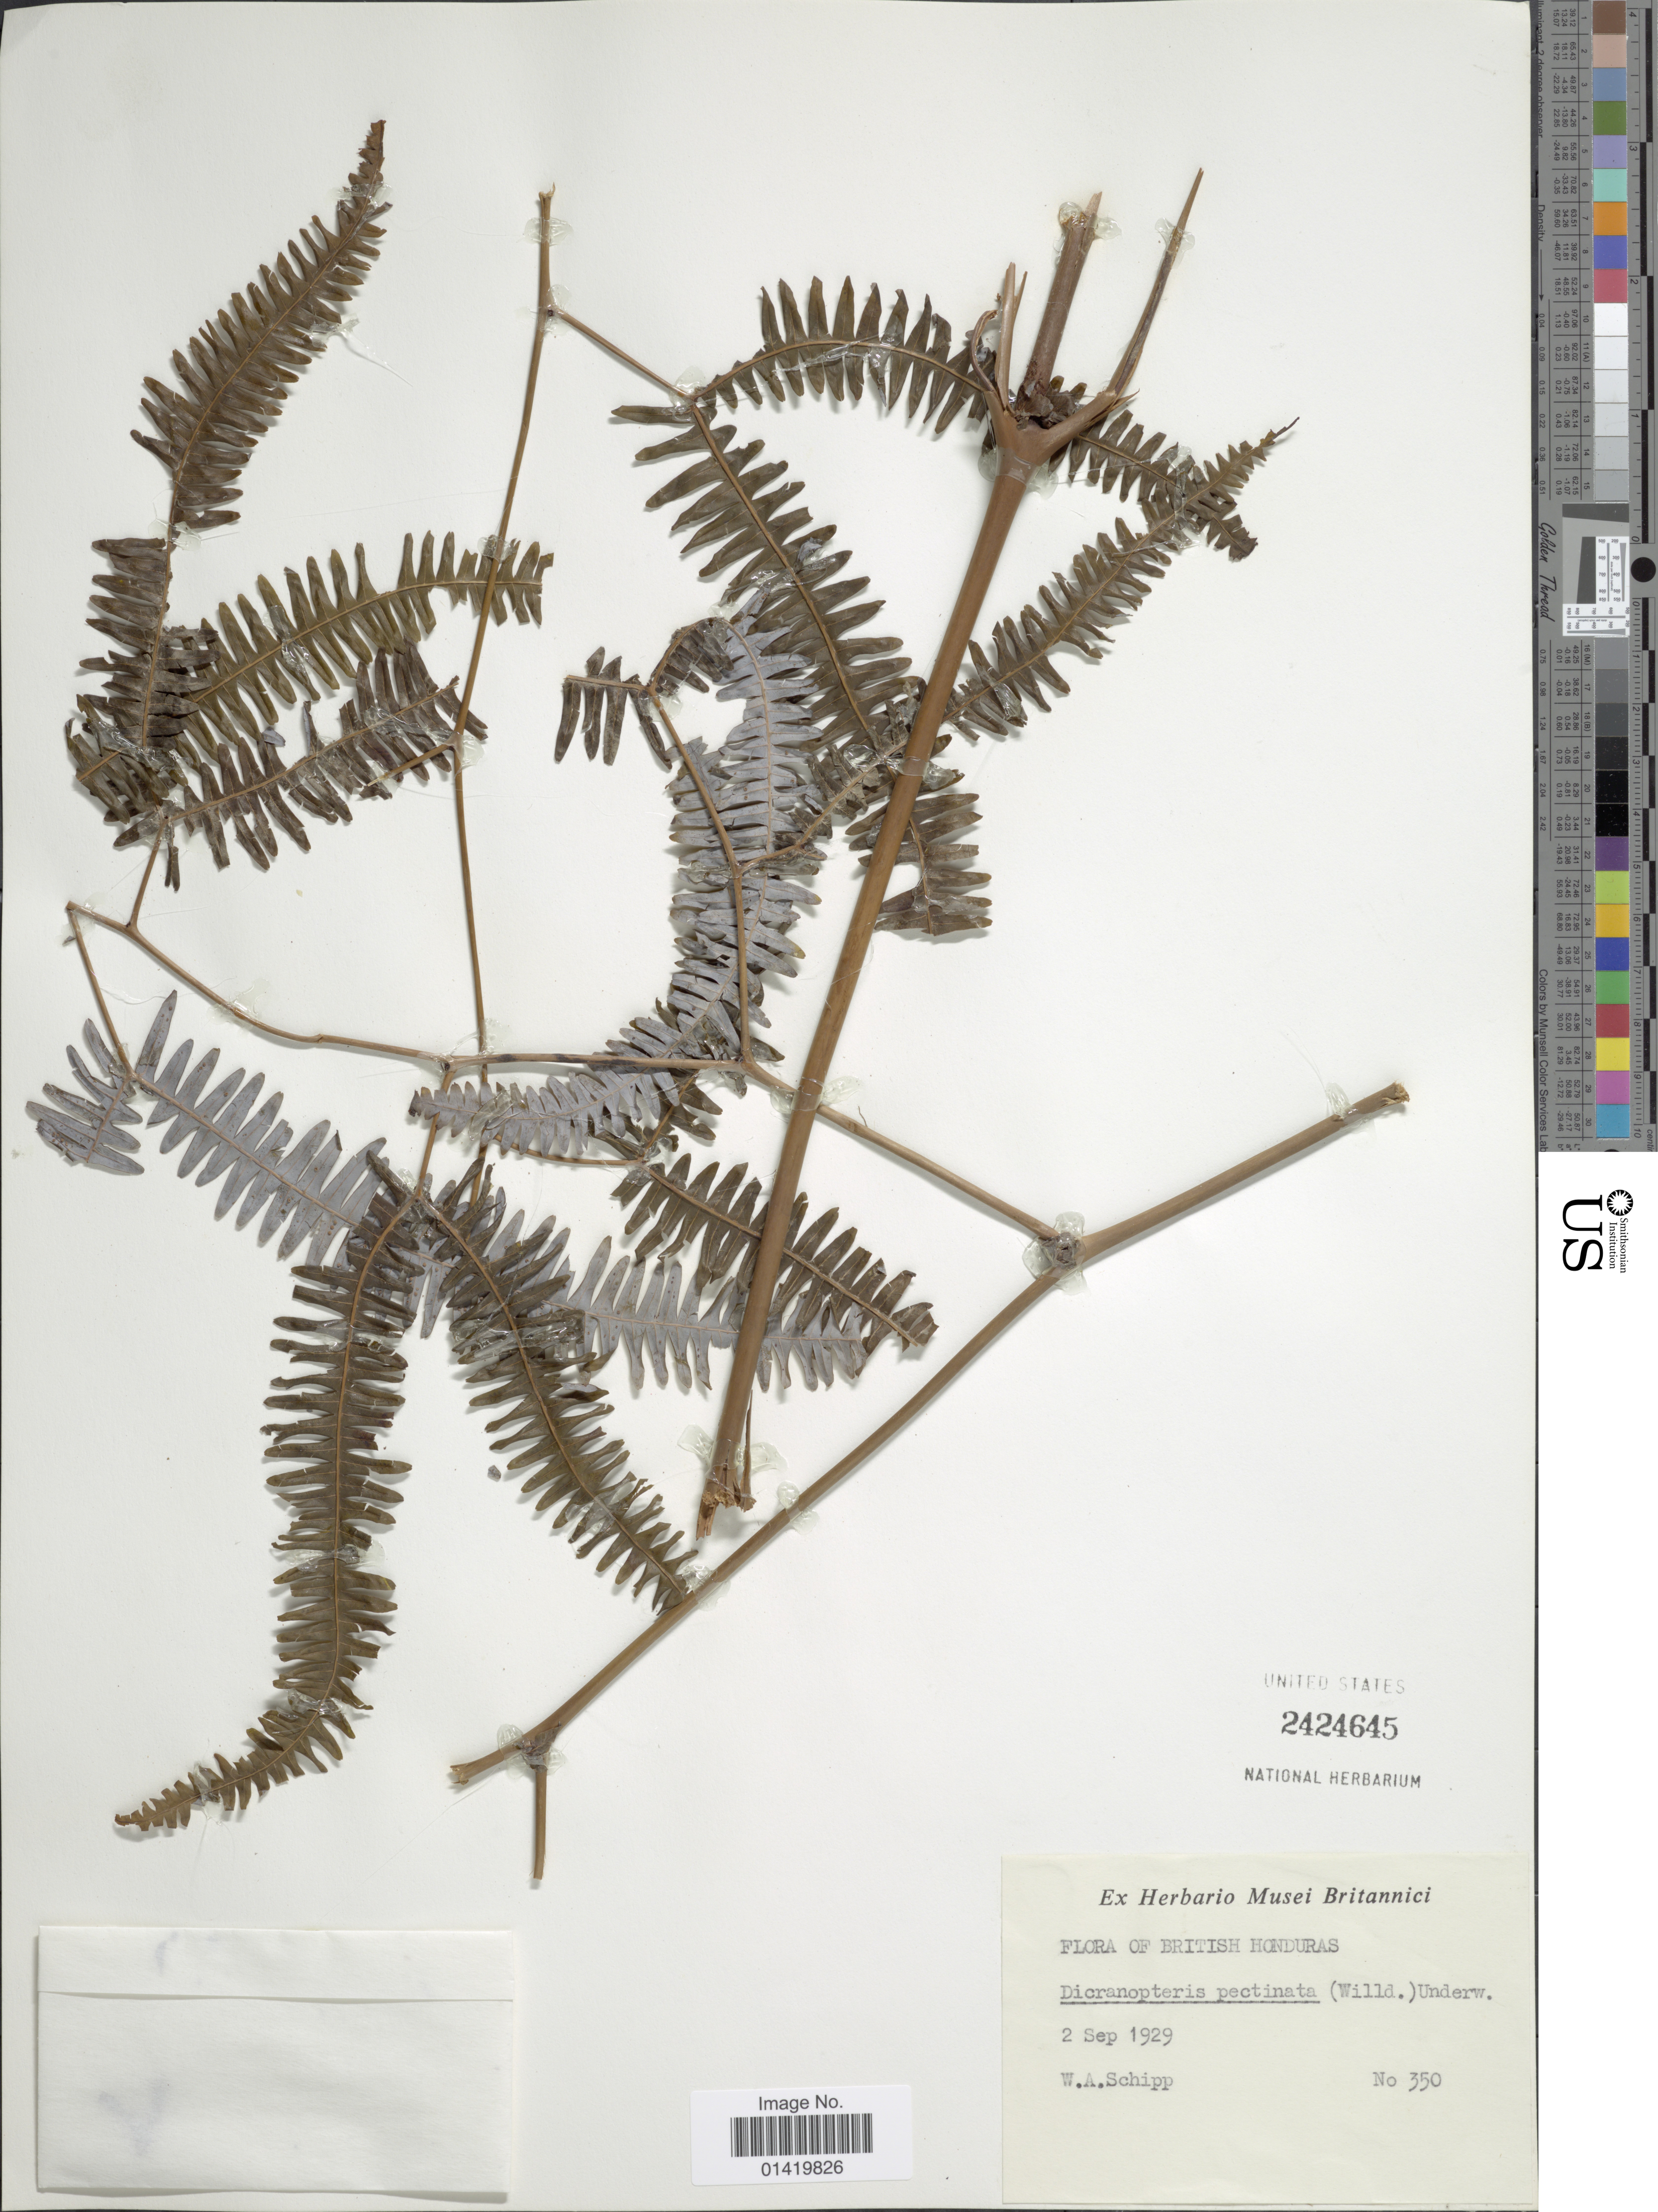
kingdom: Plantae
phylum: Tracheophyta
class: Polypodiopsida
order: Gleicheniales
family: Gleicheniaceae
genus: Gleichenella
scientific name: Gleichenella pectinata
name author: (Willd.) Ching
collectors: W. Schipp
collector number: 350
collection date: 1929-09-02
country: Belize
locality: British Honduras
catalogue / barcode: US 2424645